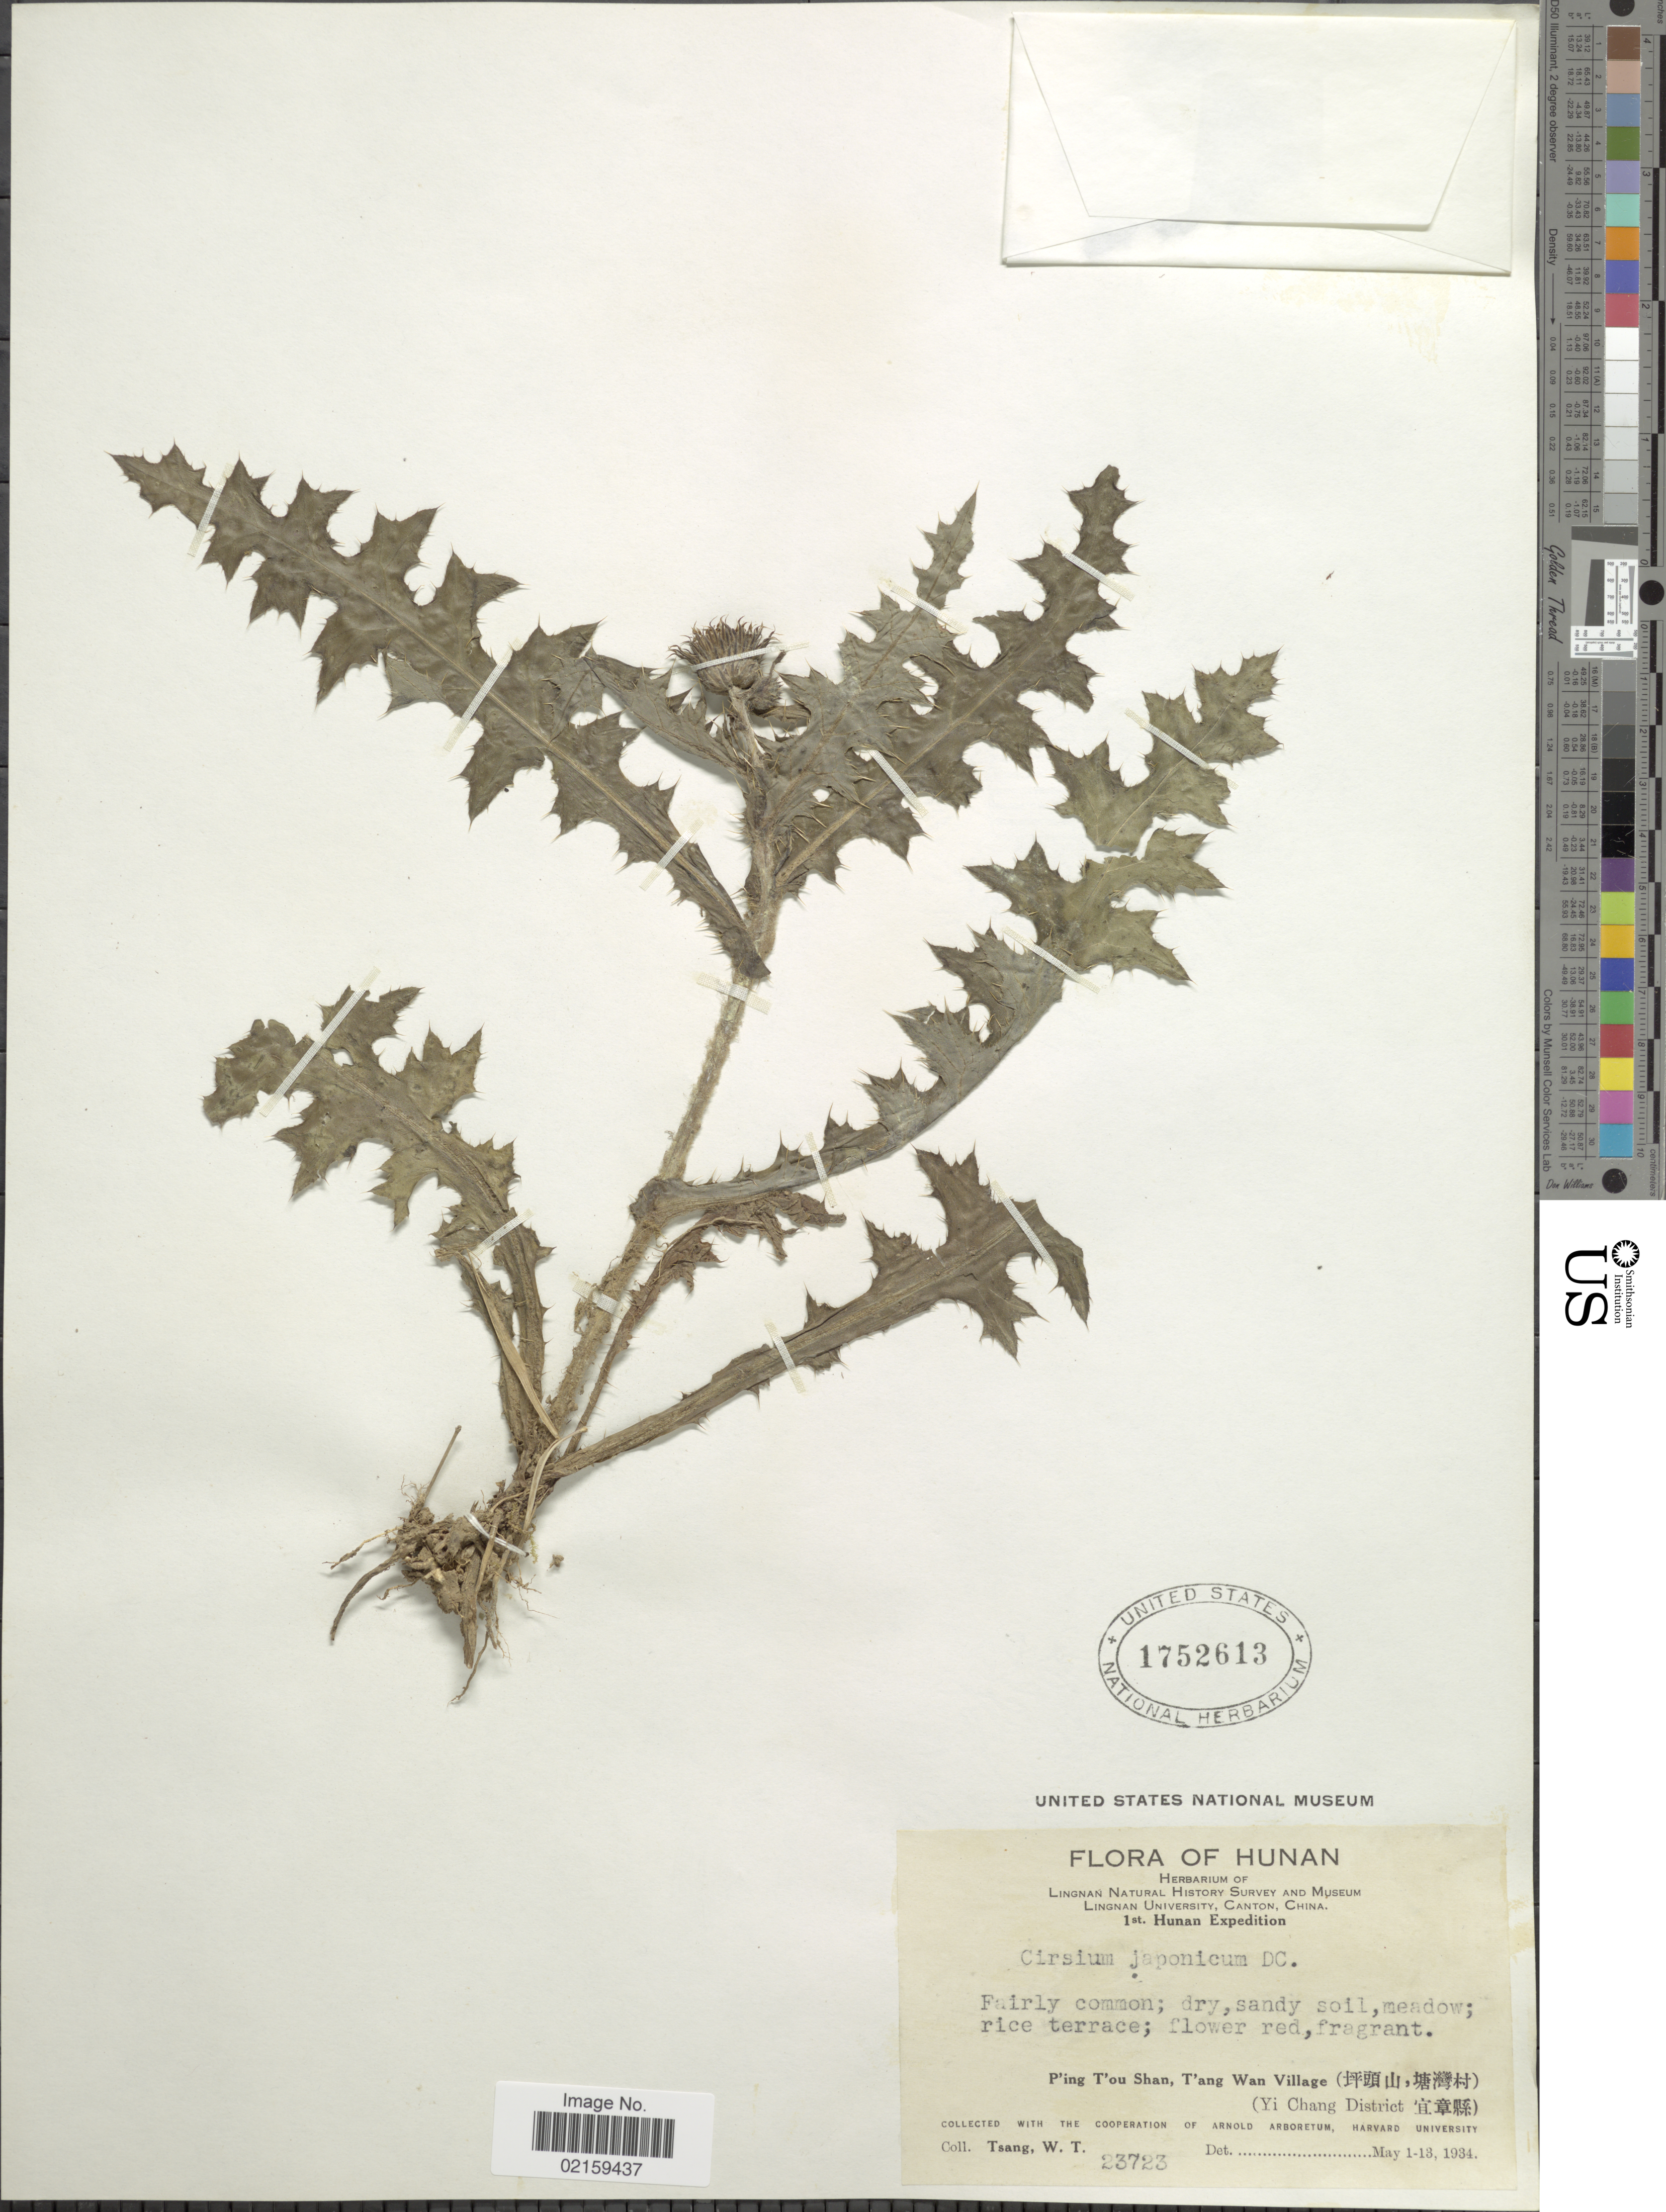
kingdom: Plantae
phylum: Tracheophyta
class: Magnoliopsida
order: Asterales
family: Asteraceae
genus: Cirsium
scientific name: Cirsium japonicum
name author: DC.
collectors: W. T. Tsang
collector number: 23723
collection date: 1934-05-01/1934-05-13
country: China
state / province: Hunan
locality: Hunan: P'ing T'ou Shan, T'ang Wan Village (Yi Chang District)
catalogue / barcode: US 1752613